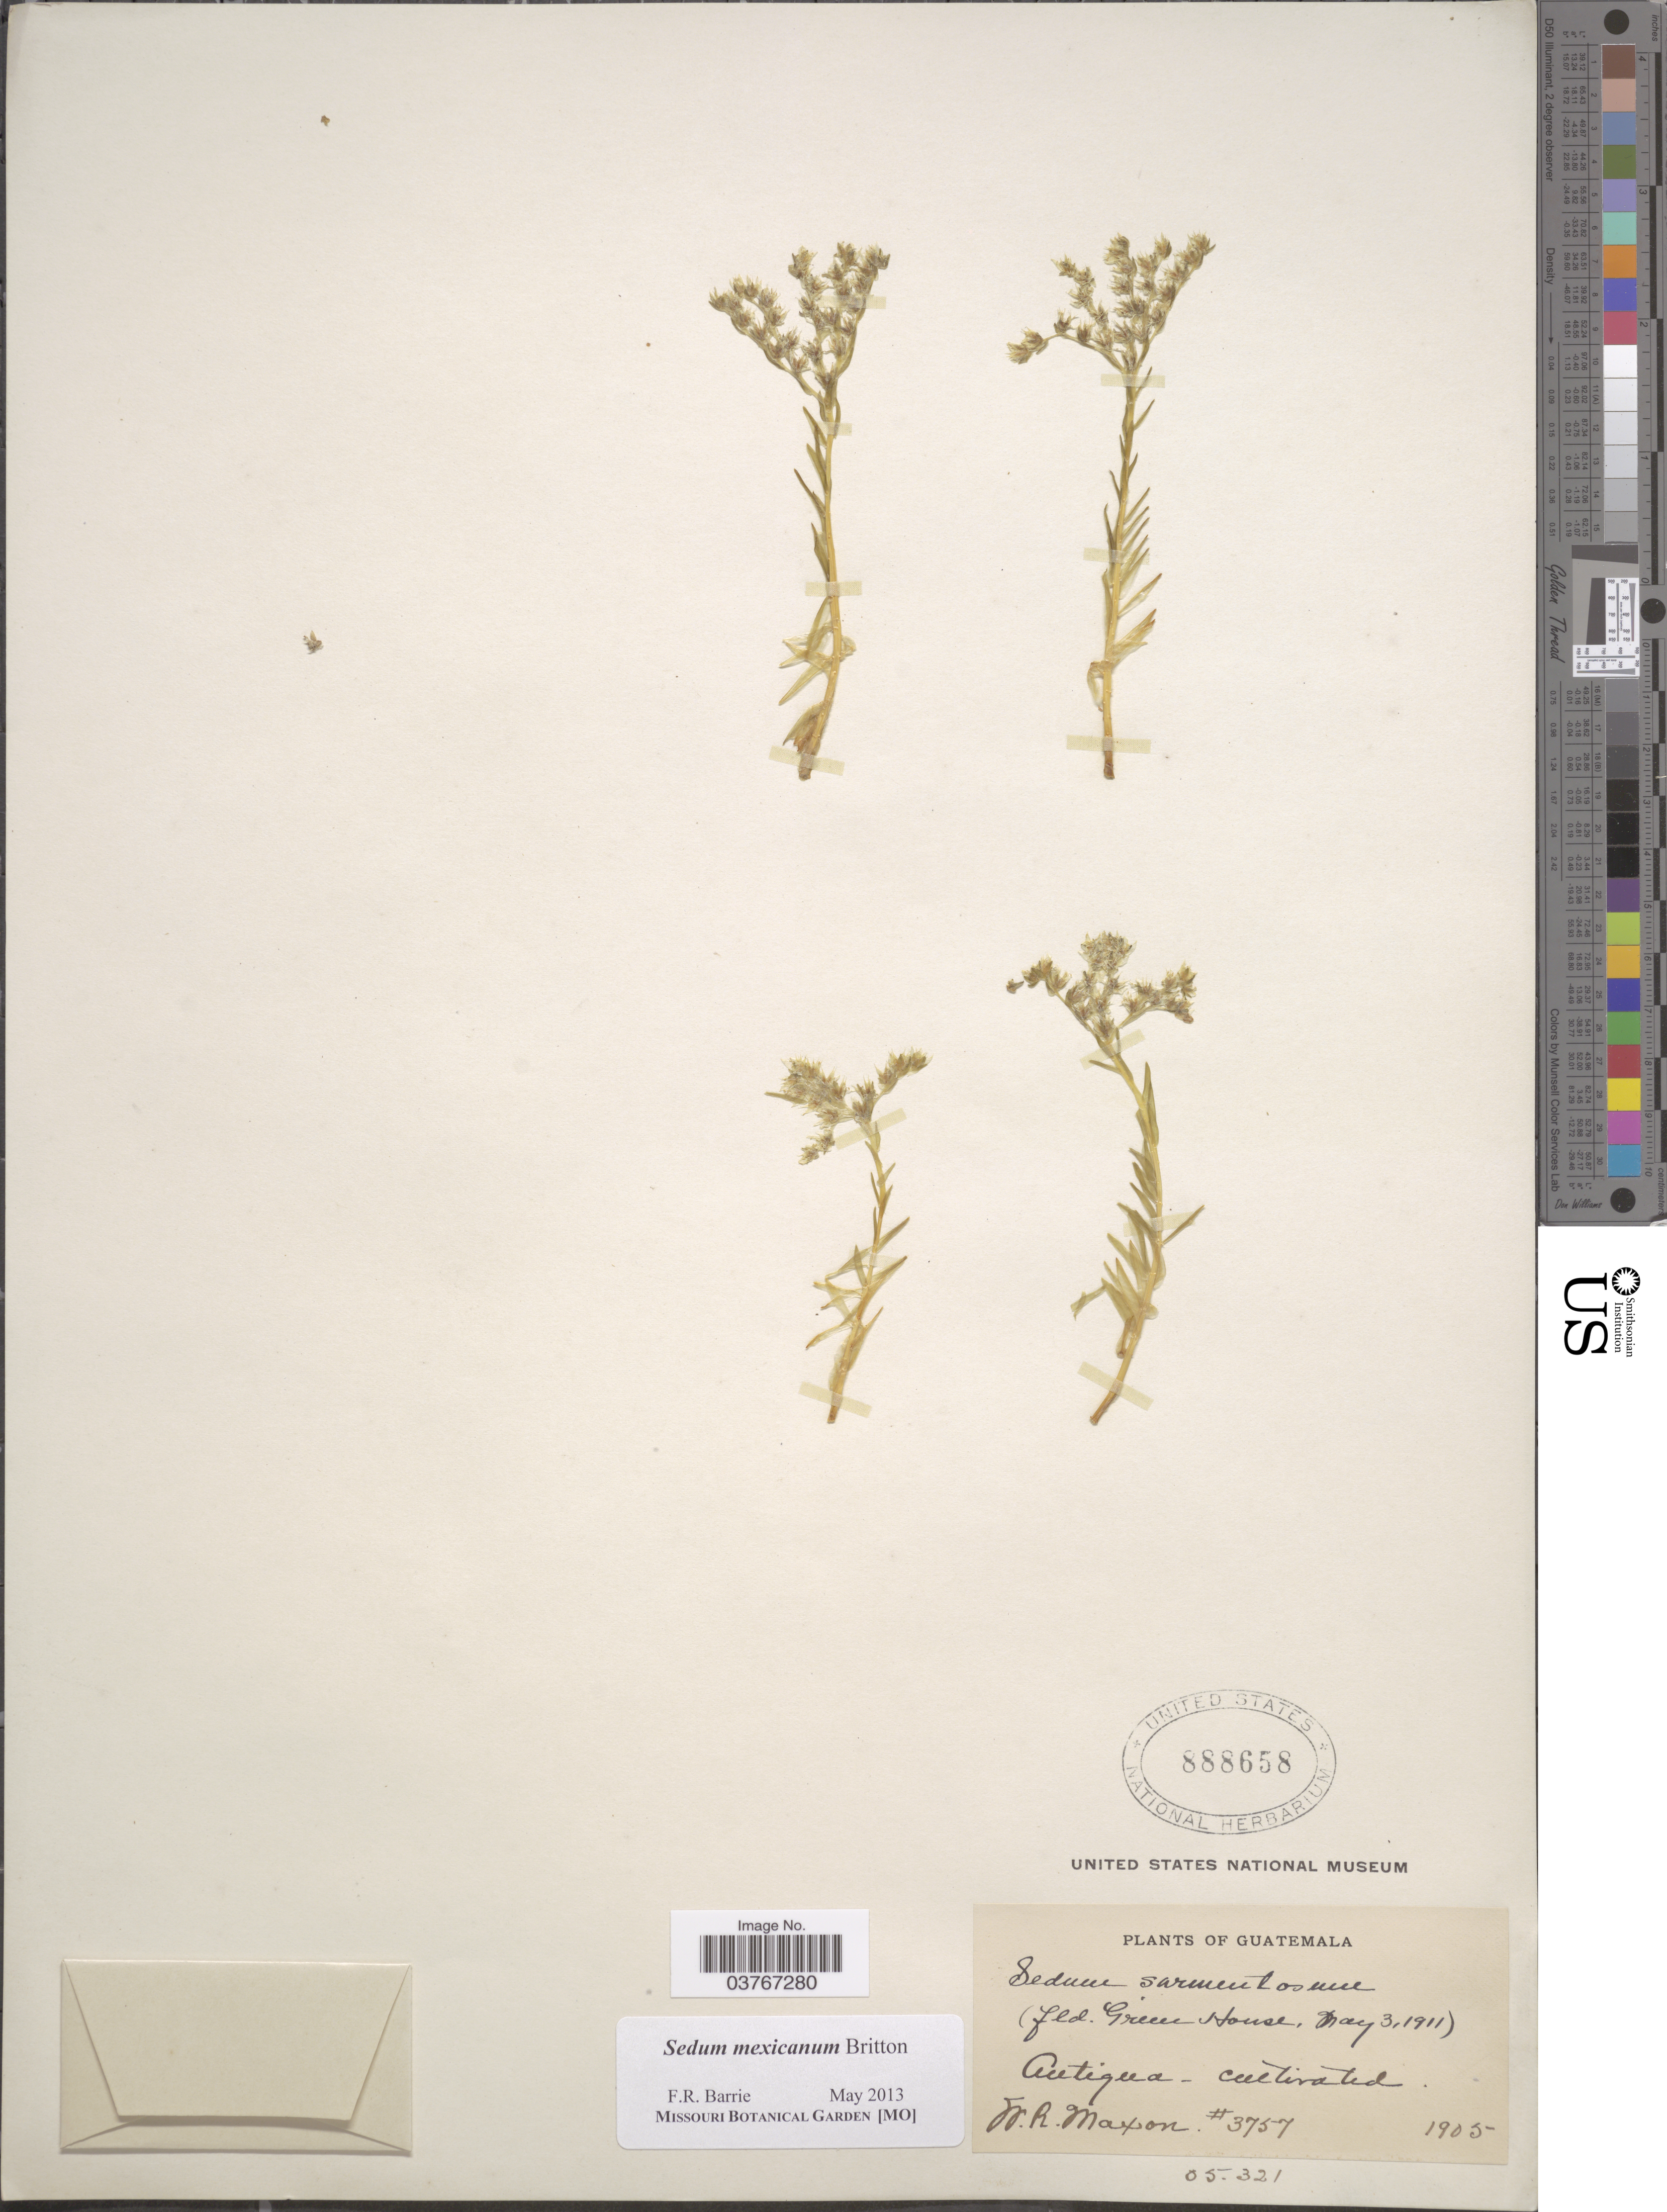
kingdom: Plantae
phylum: Tracheophyta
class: Magnoliopsida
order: Saxifragales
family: Crassulaceae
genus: Sedum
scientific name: Sedum mexicanum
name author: Britton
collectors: W. R. Maxon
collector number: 3757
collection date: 1905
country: Guatemala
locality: Antigua - cultivated.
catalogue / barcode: US 888658